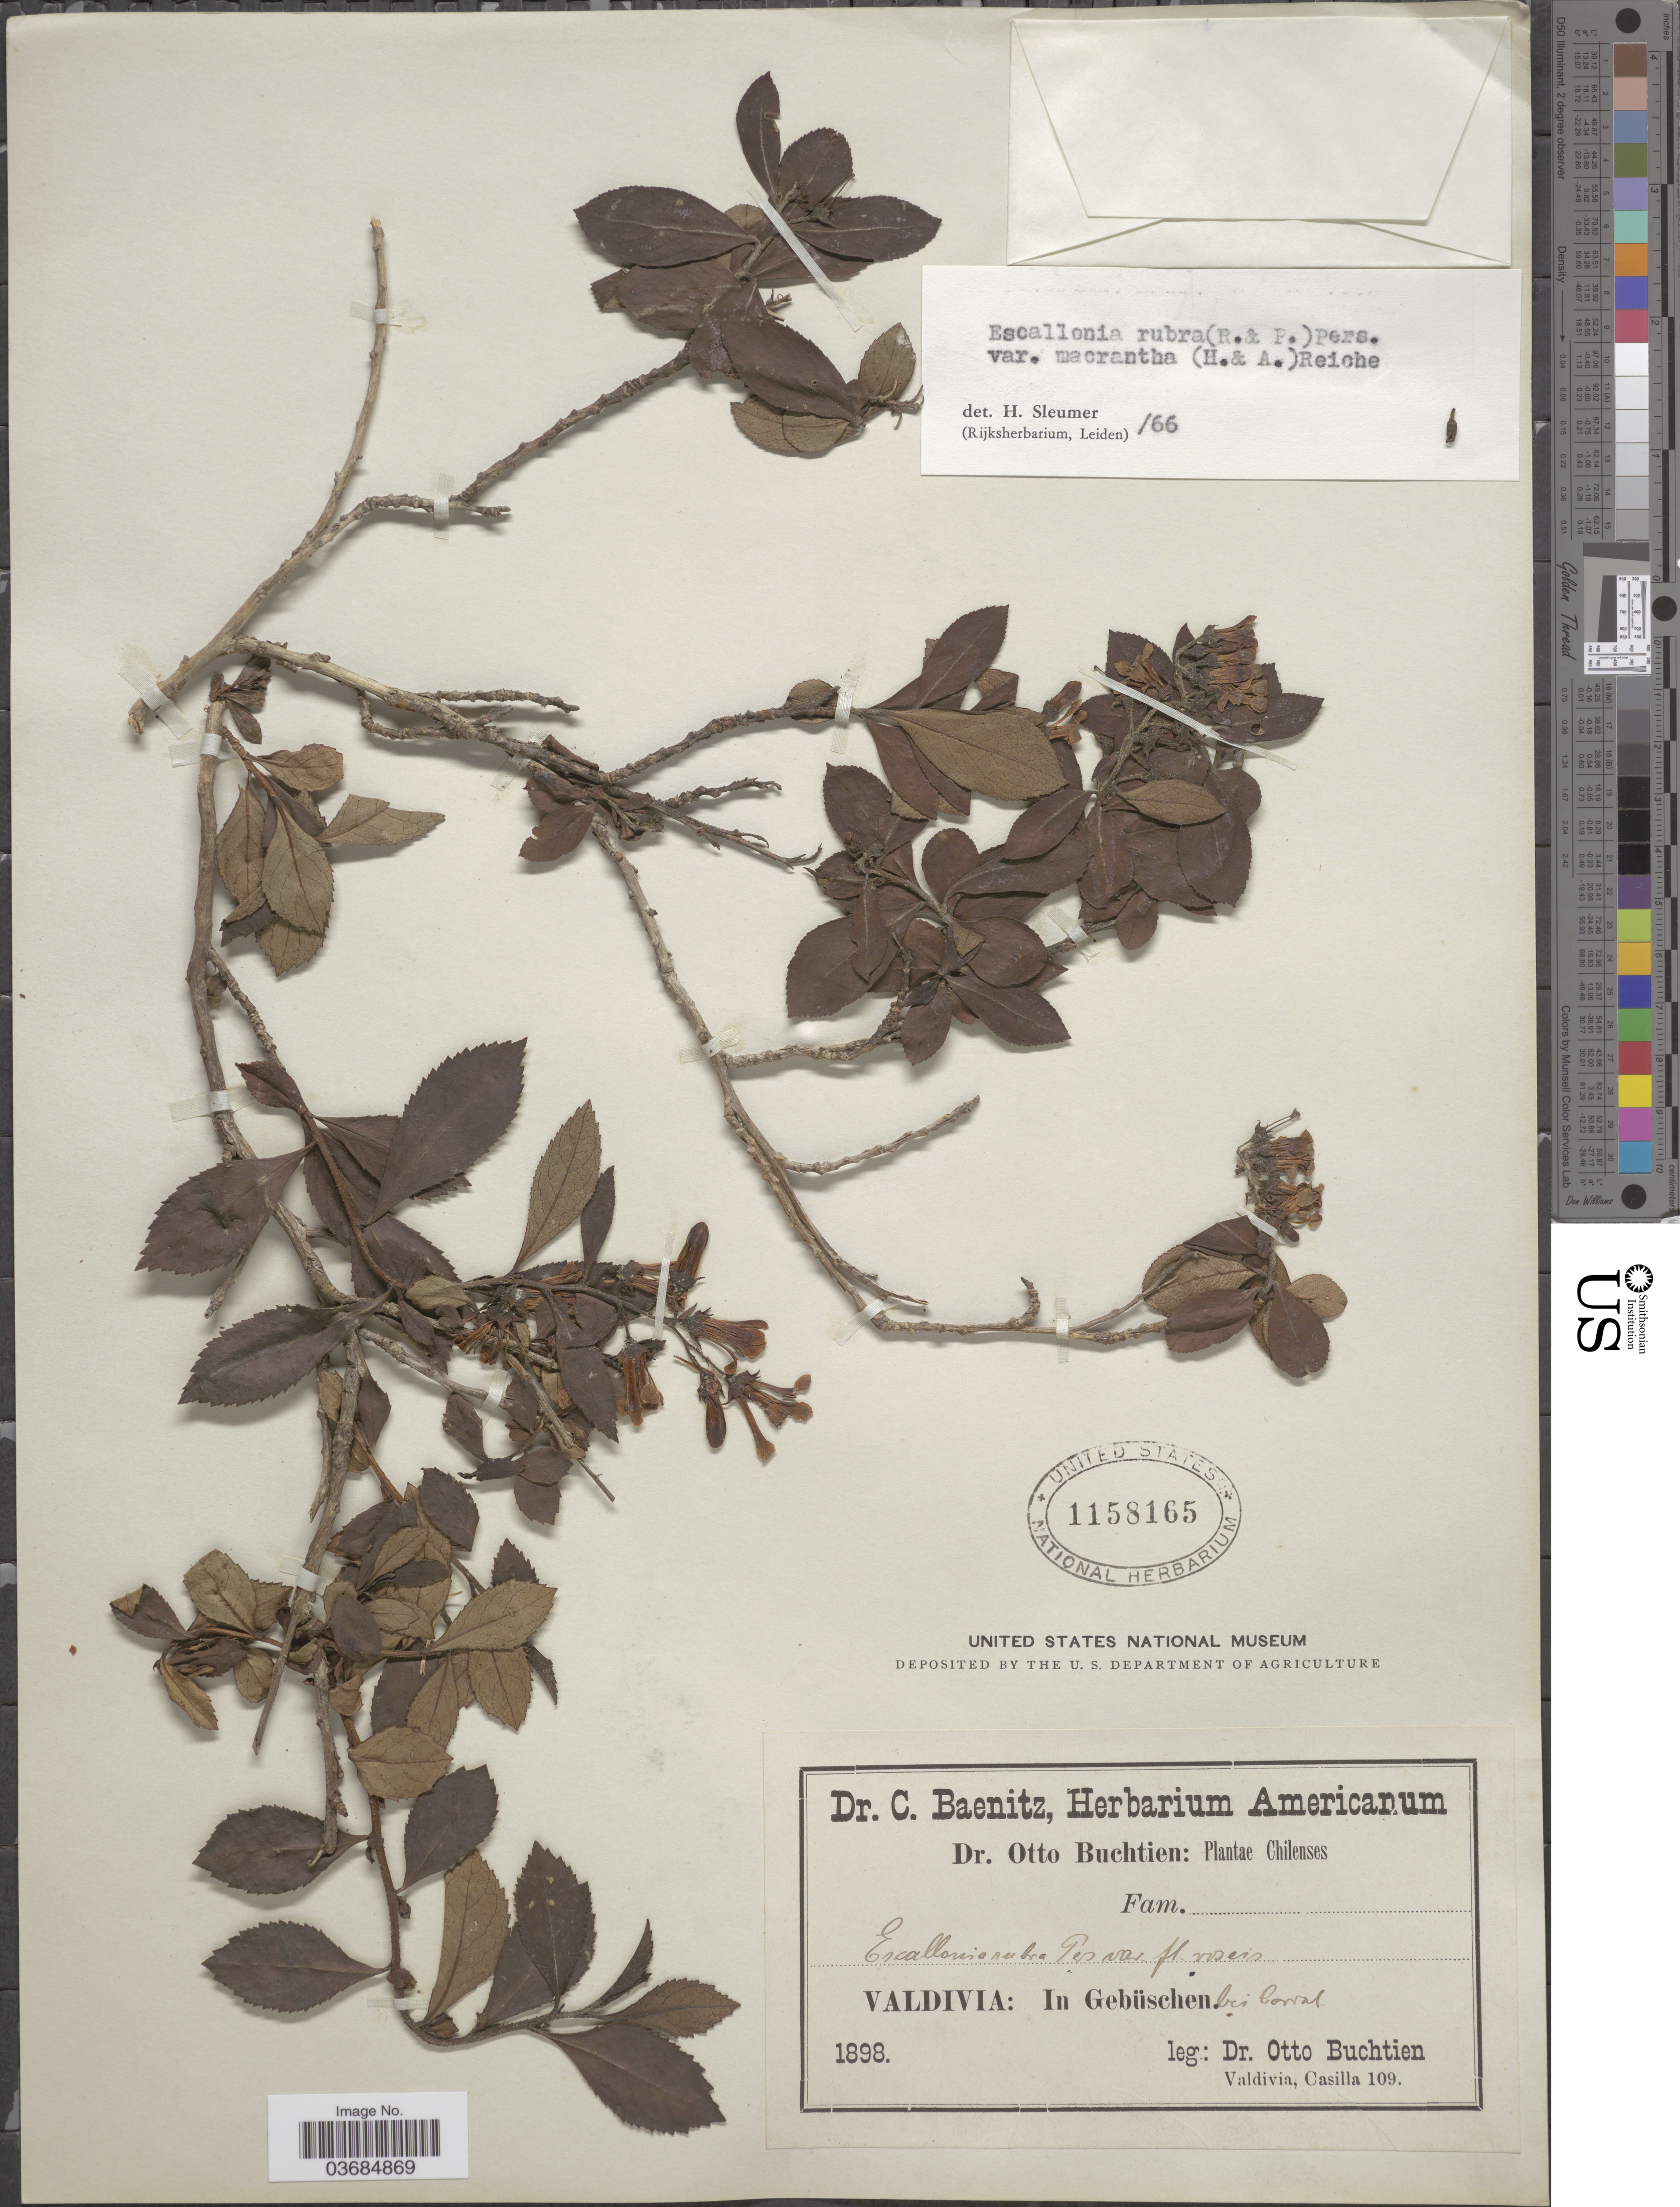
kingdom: Plantae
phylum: Tracheophyta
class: Magnoliopsida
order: Escalloniales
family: Escalloniaceae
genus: Escallonia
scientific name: Escallonia rubra var. macrantha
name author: (Hook. & Arn.) Reiche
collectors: O. Buchtien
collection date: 1898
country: Chile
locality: Valdivia: In Gebüschen bei Corral.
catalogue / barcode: US 1158165